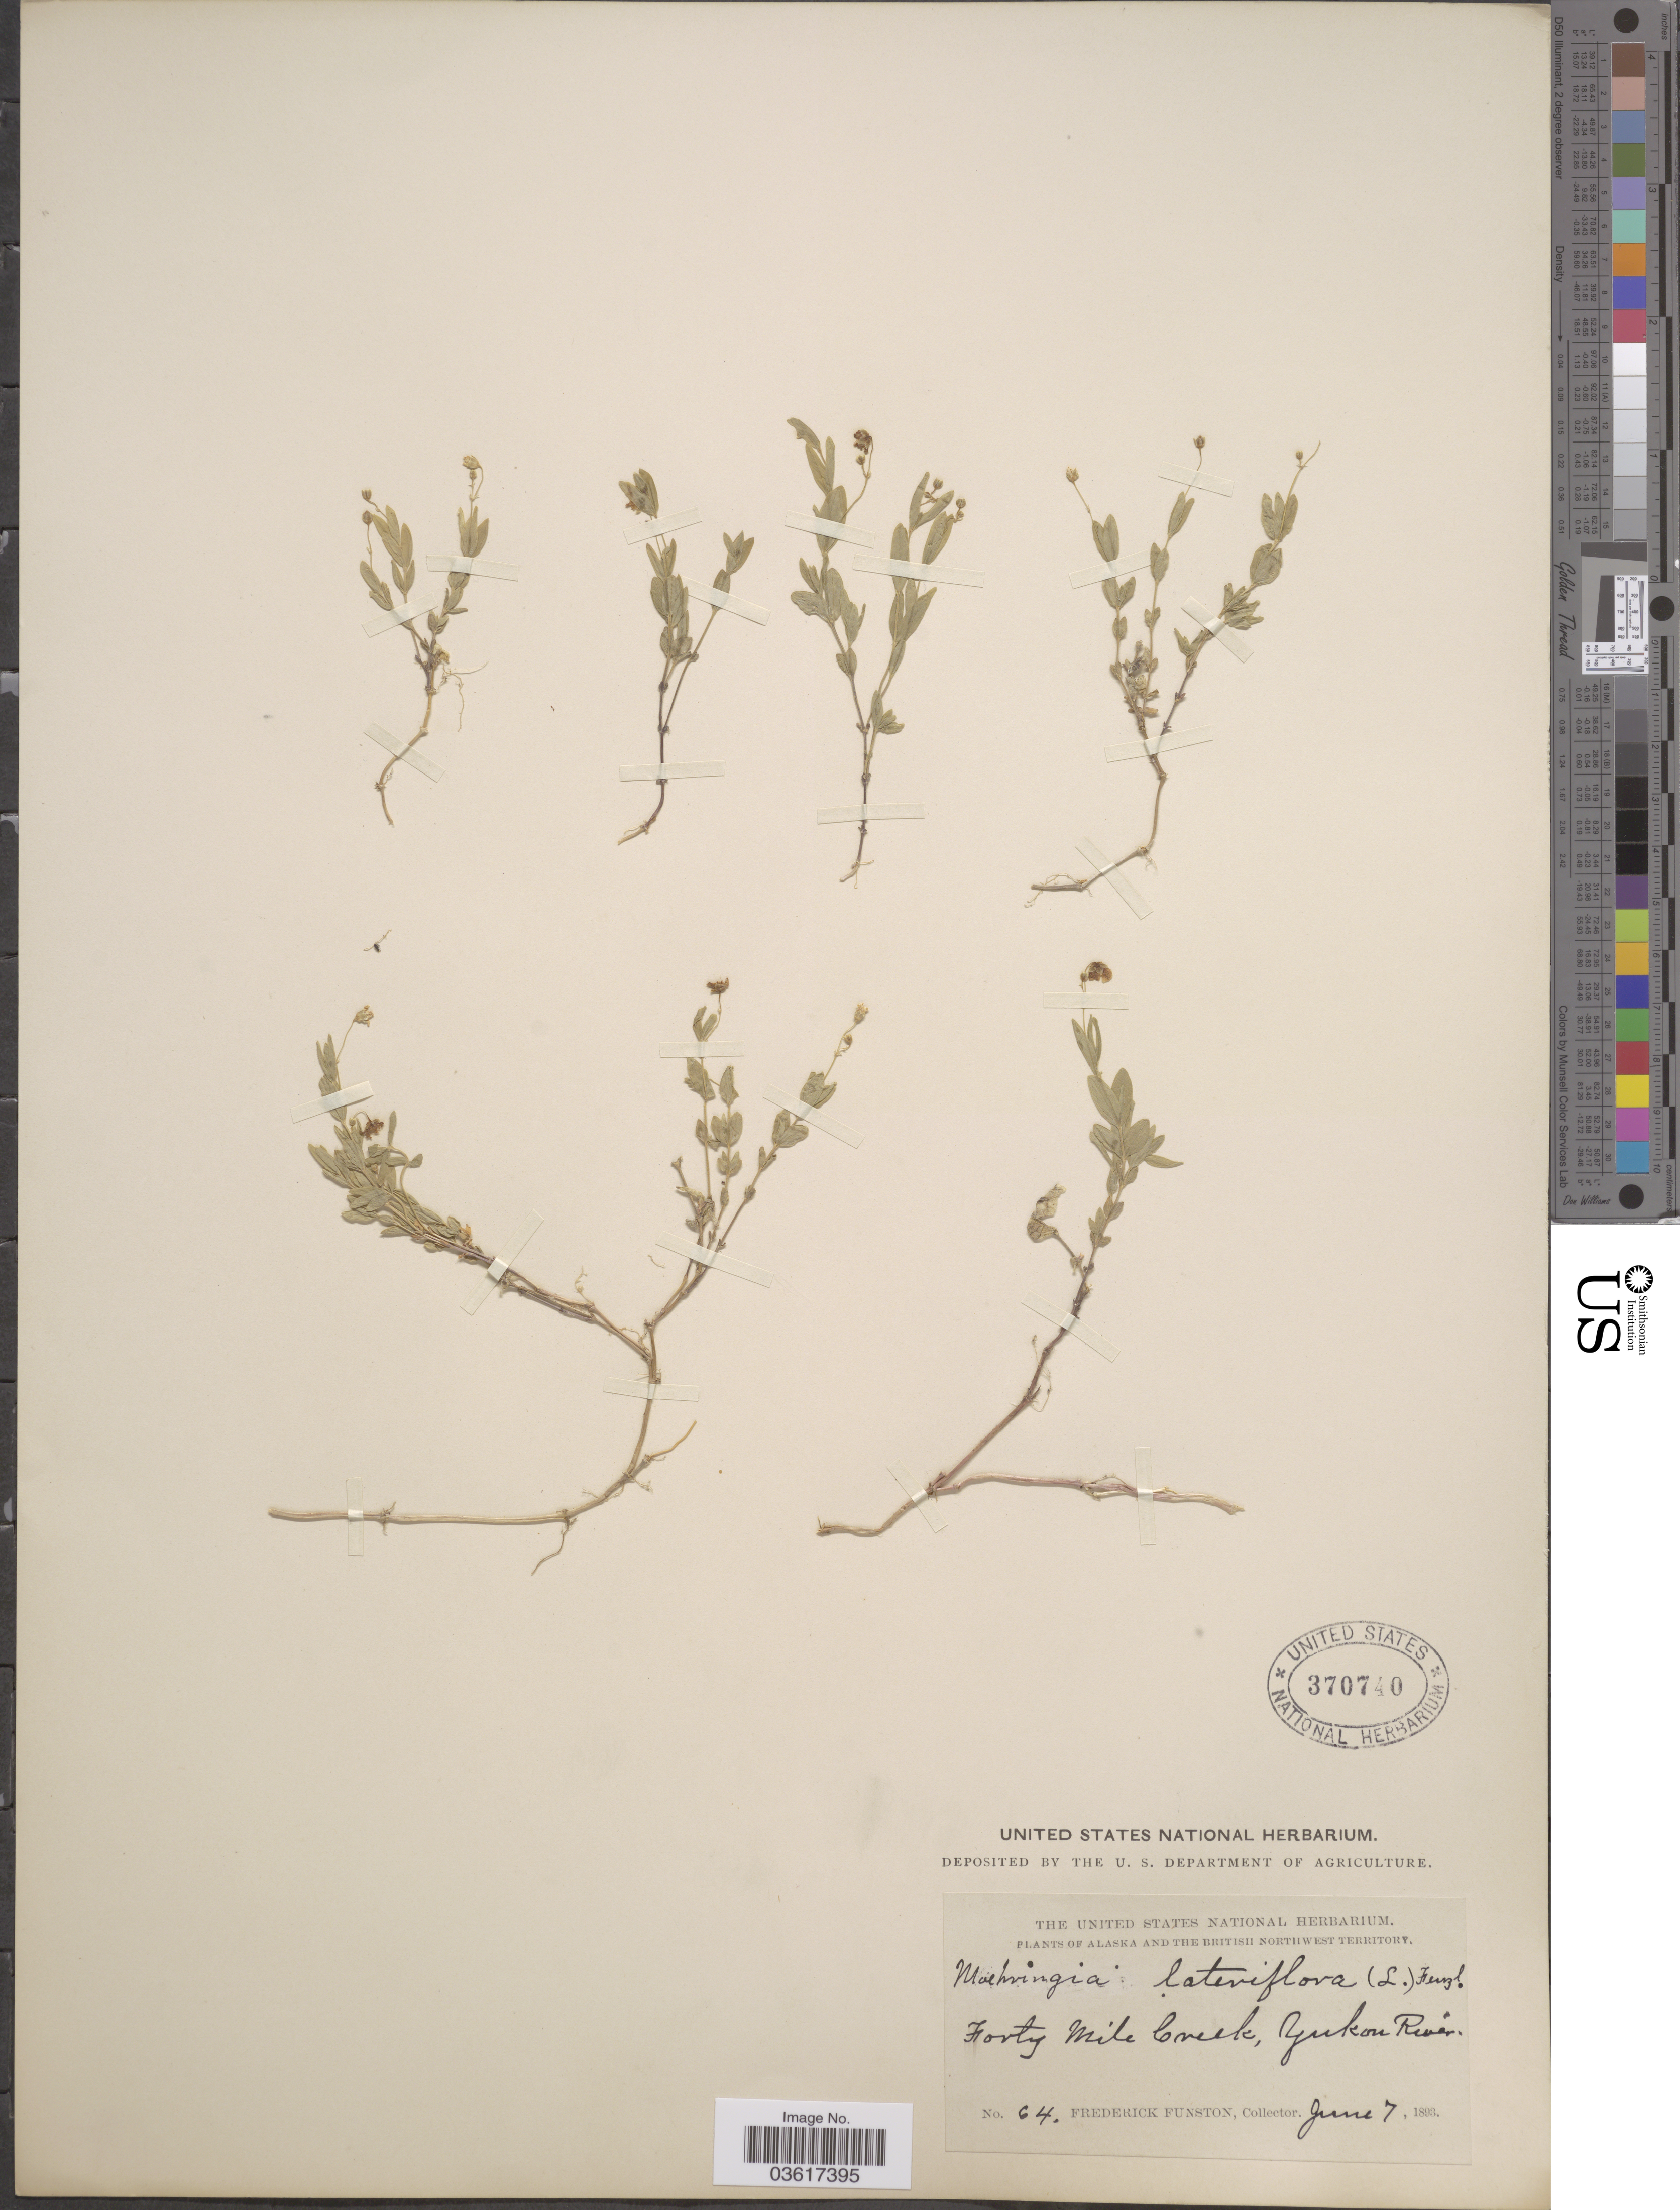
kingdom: Plantae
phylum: Tracheophyta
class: Magnoliopsida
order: Caryophyllales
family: Caryophyllaceae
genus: Moehringia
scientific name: Moehringia lateriflora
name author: (L.) Fenzl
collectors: F. Funston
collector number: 64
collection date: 1893-06-07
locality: Alaska and the British Northwest Territory. Forty Mile Creek, Yukon River.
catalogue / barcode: US 370740